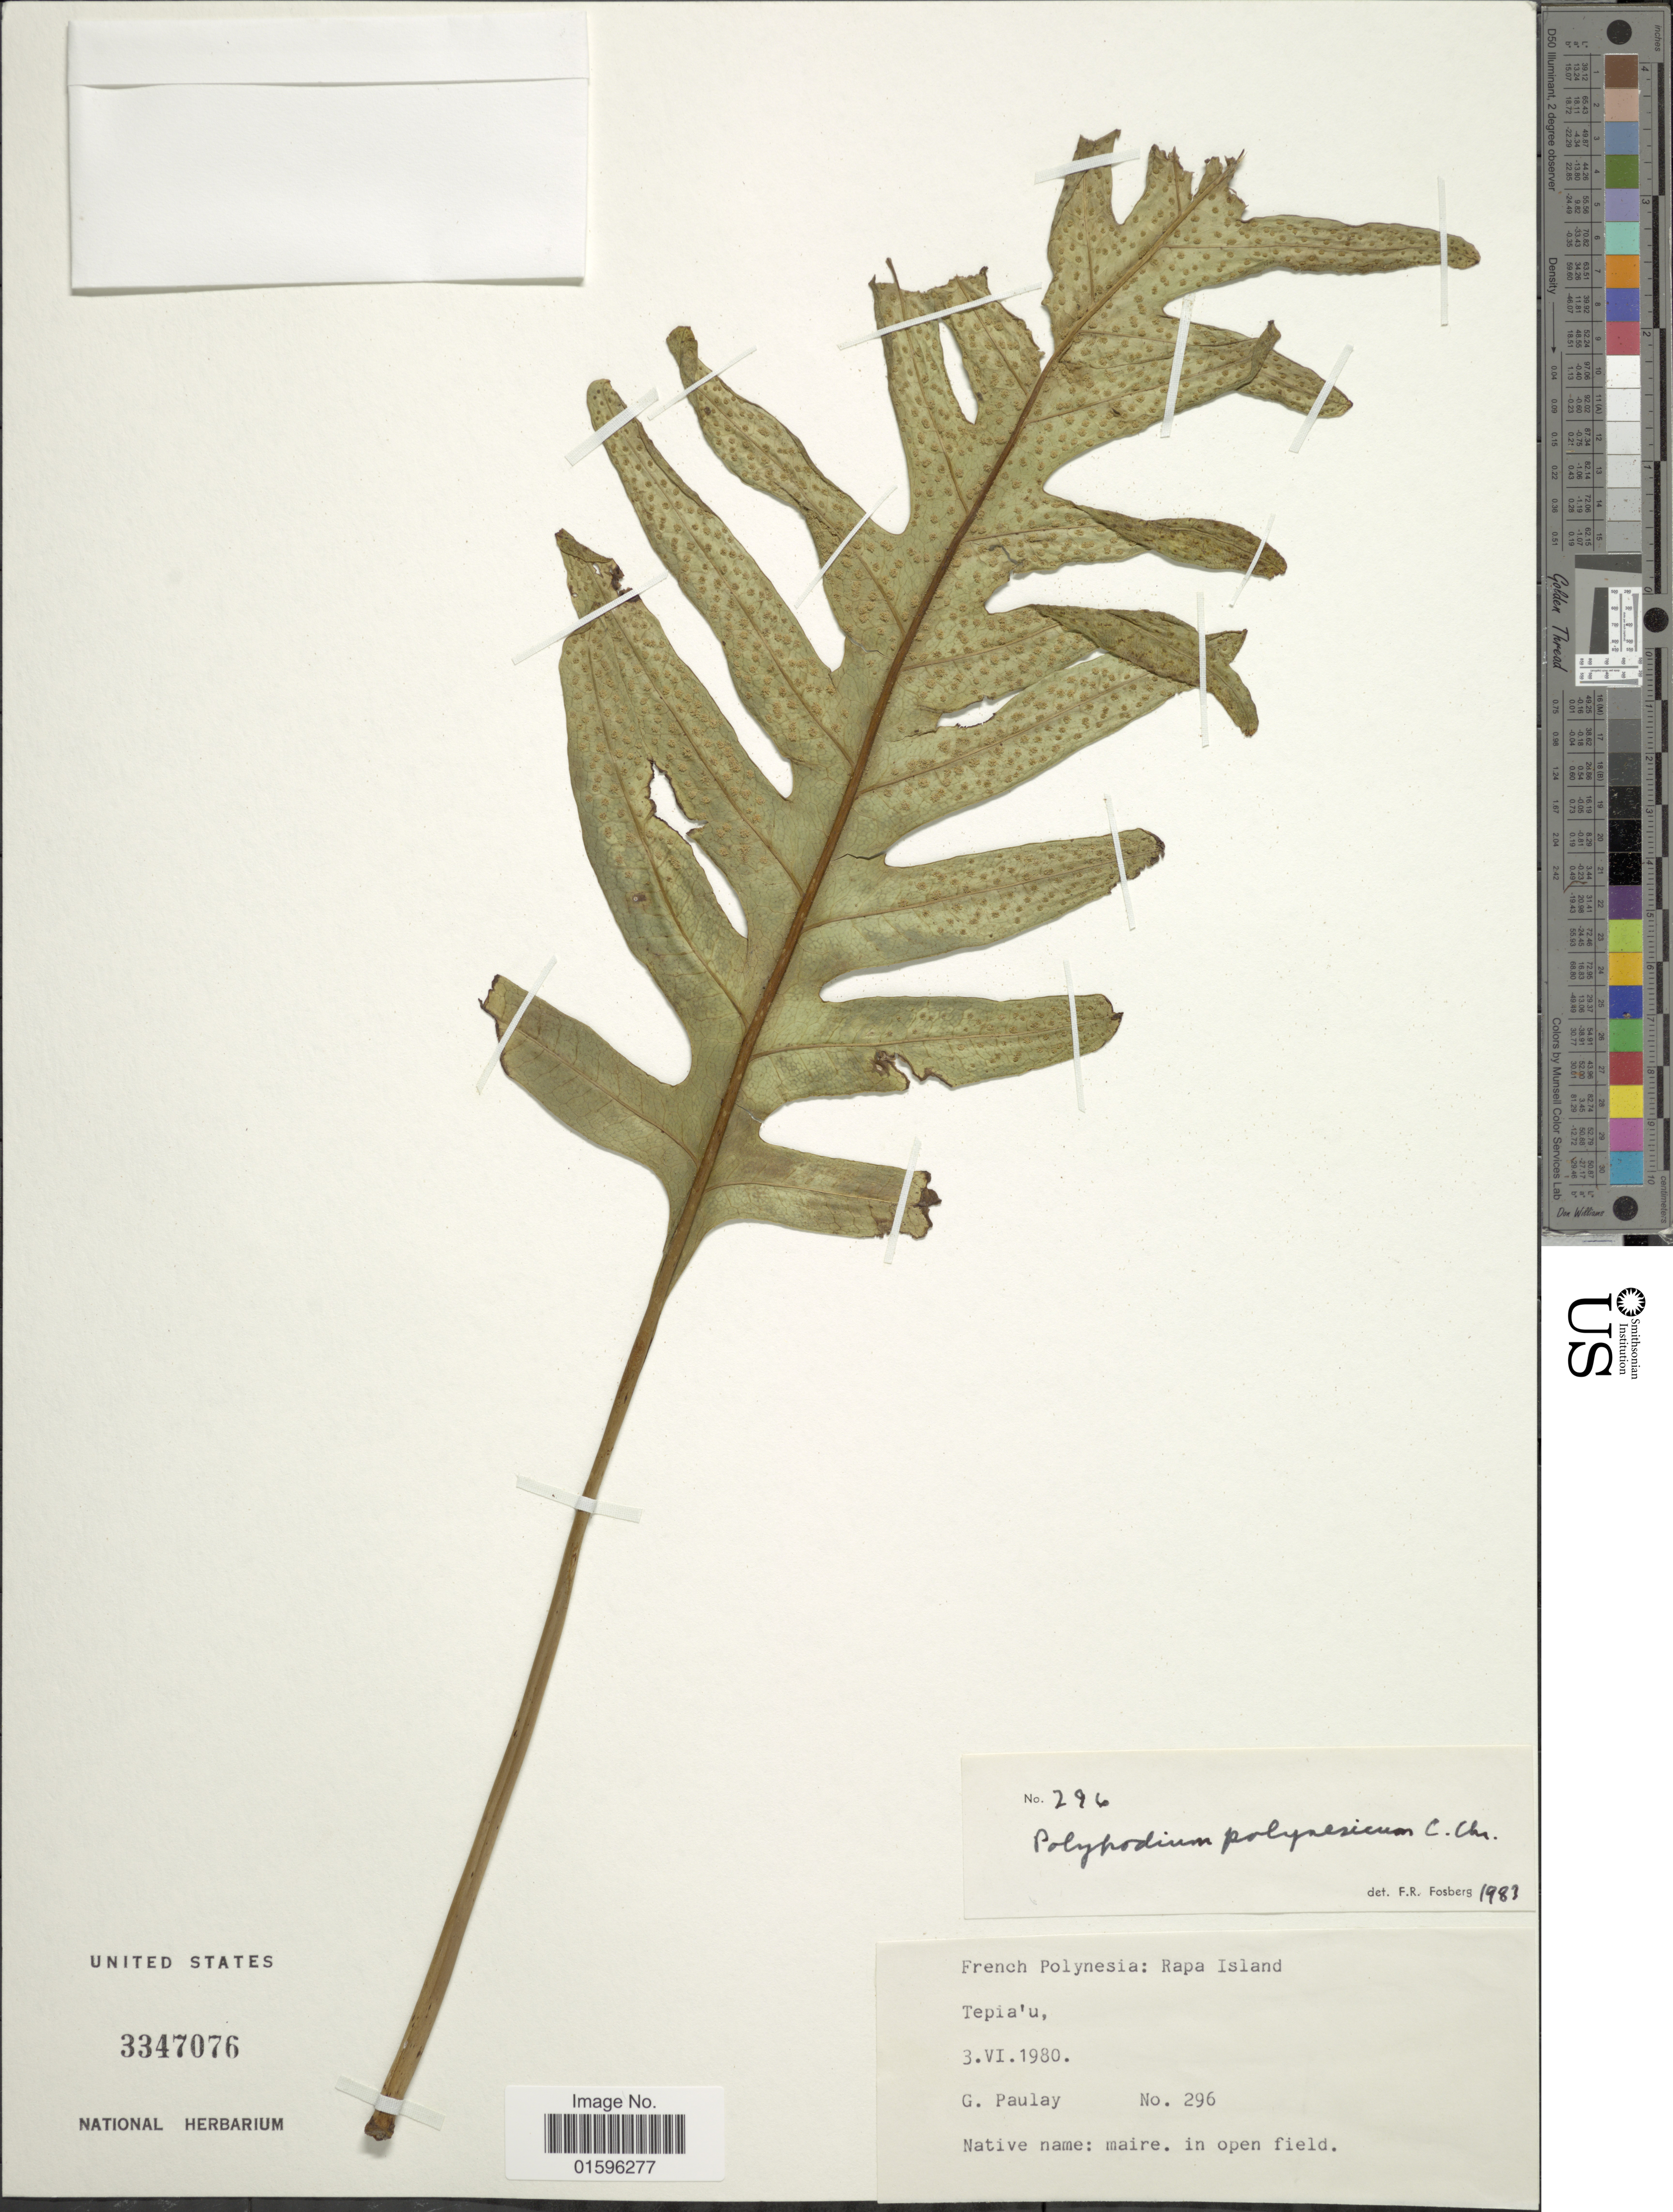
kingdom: Plantae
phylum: Tracheophyta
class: Polypodiopsida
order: Polypodiales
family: Polypodiaceae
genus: Polypodium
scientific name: Polypodium polynesicum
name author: C. Chr.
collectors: G. Paulay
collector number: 296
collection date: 1980-06-03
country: French Polynesia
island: Rapa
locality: French Polynesia: Rapa Island, Tepia'u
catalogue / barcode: US 3347076